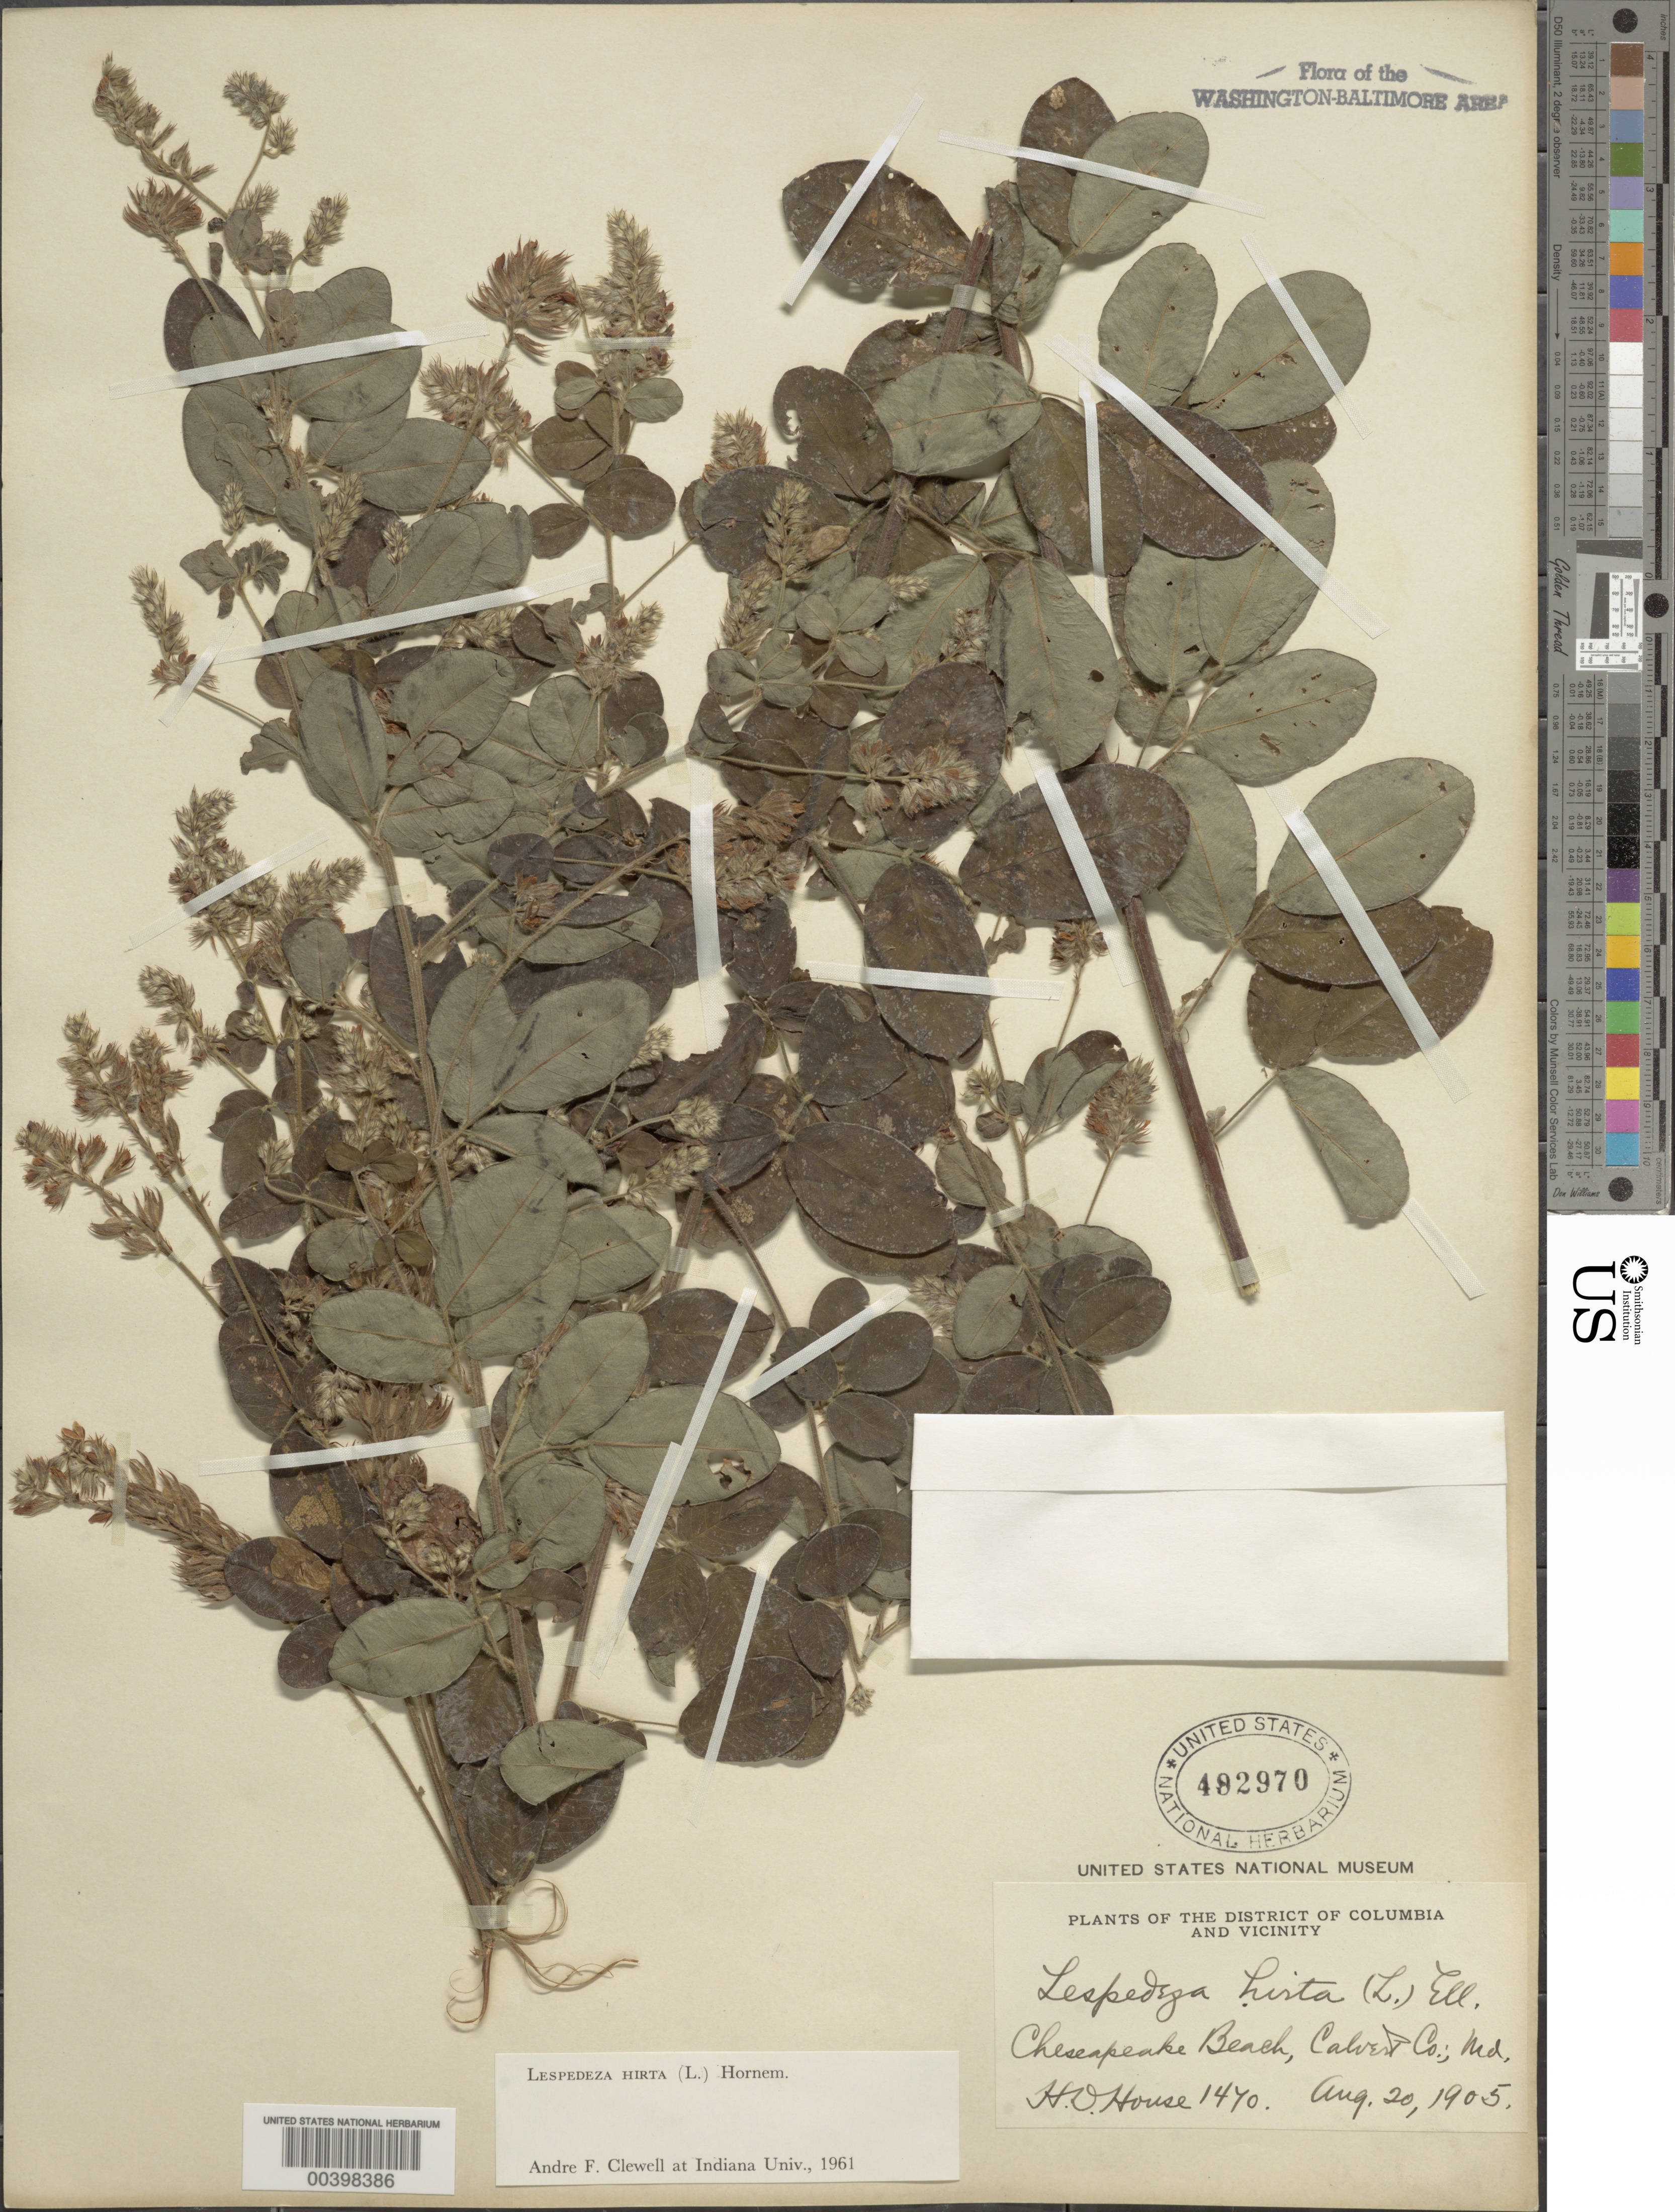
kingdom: Plantae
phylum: Tracheophyta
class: Magnoliopsida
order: Fabales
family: Fabaceae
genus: Lespedeza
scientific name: Lespedeza hirta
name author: (L.) Hornem.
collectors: H. D. House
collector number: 1470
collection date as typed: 20 Aug 1905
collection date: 1905-08-20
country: United States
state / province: Maryland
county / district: Calvert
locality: Chesapeake Beach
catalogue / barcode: US 492970